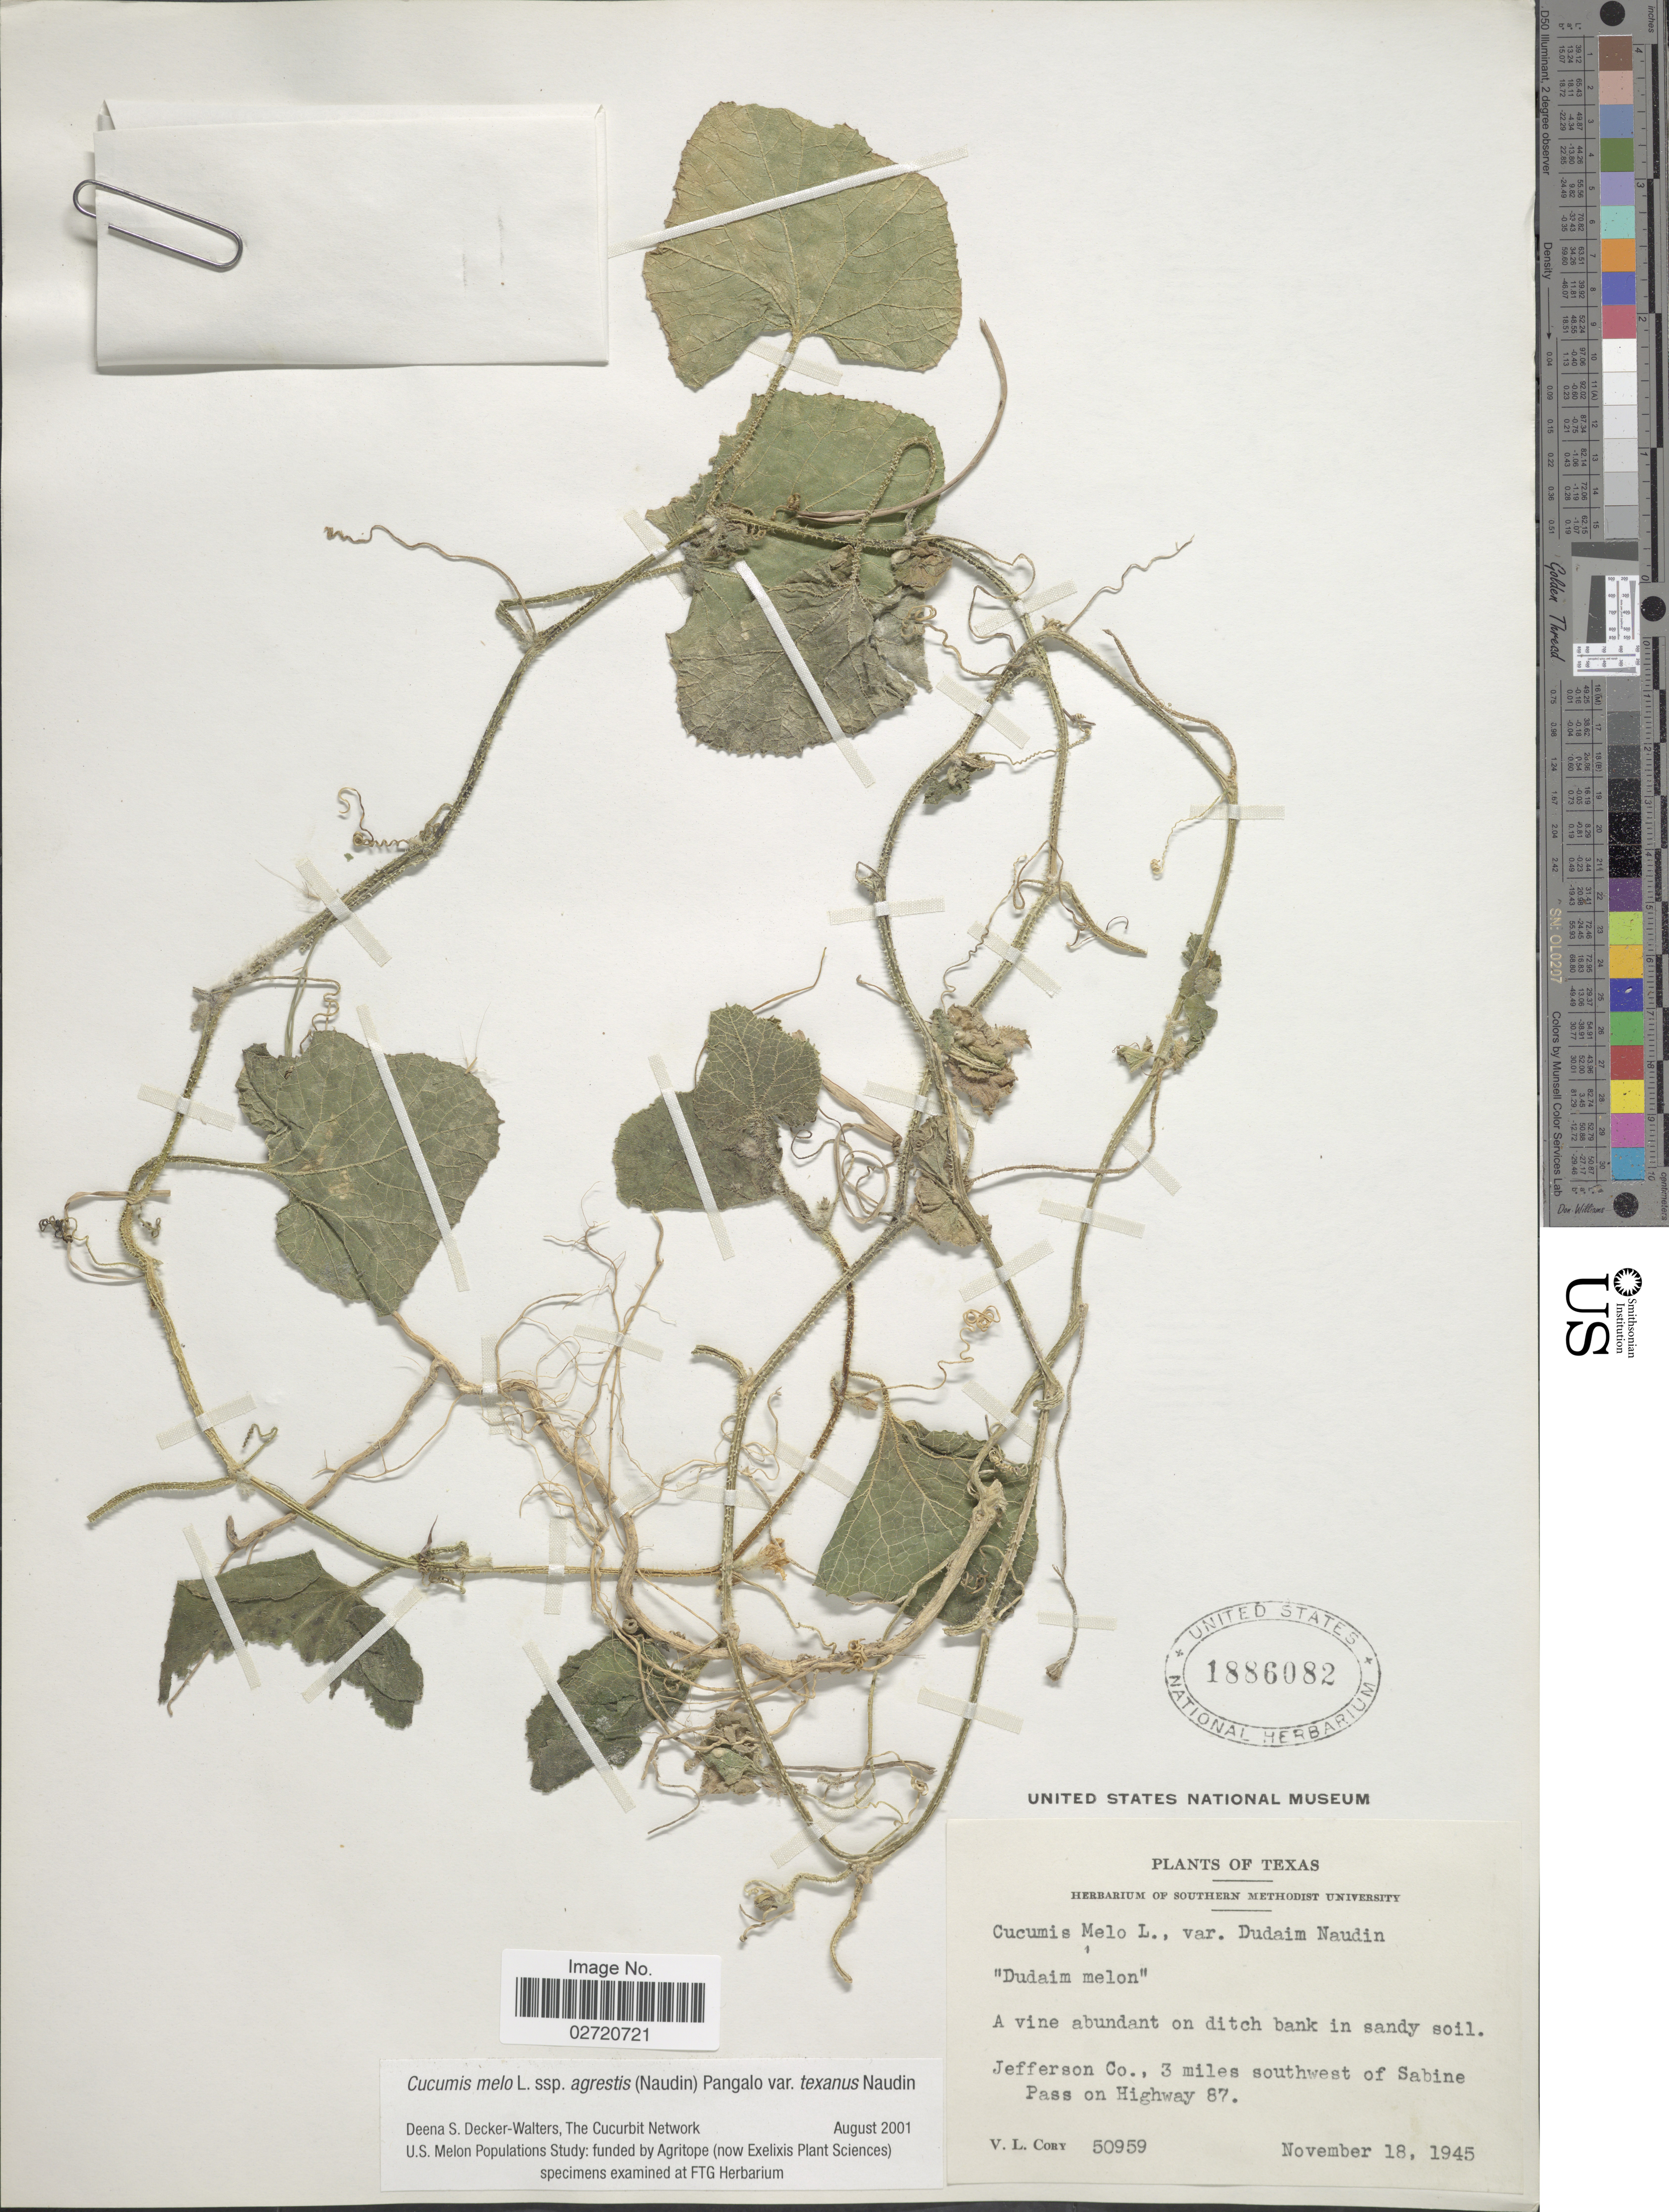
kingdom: Plantae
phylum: Tracheophyta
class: Magnoliopsida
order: Cucurbitales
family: Cucurbitaceae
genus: Cucumis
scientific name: Cucumis melo var. texanus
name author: Naudin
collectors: V. Cory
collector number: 50959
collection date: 1945-11-18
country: United States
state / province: Texas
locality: Jefferson Co., 3 miles southwest of Sabine Pass on Highway 87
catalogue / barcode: US 1886082